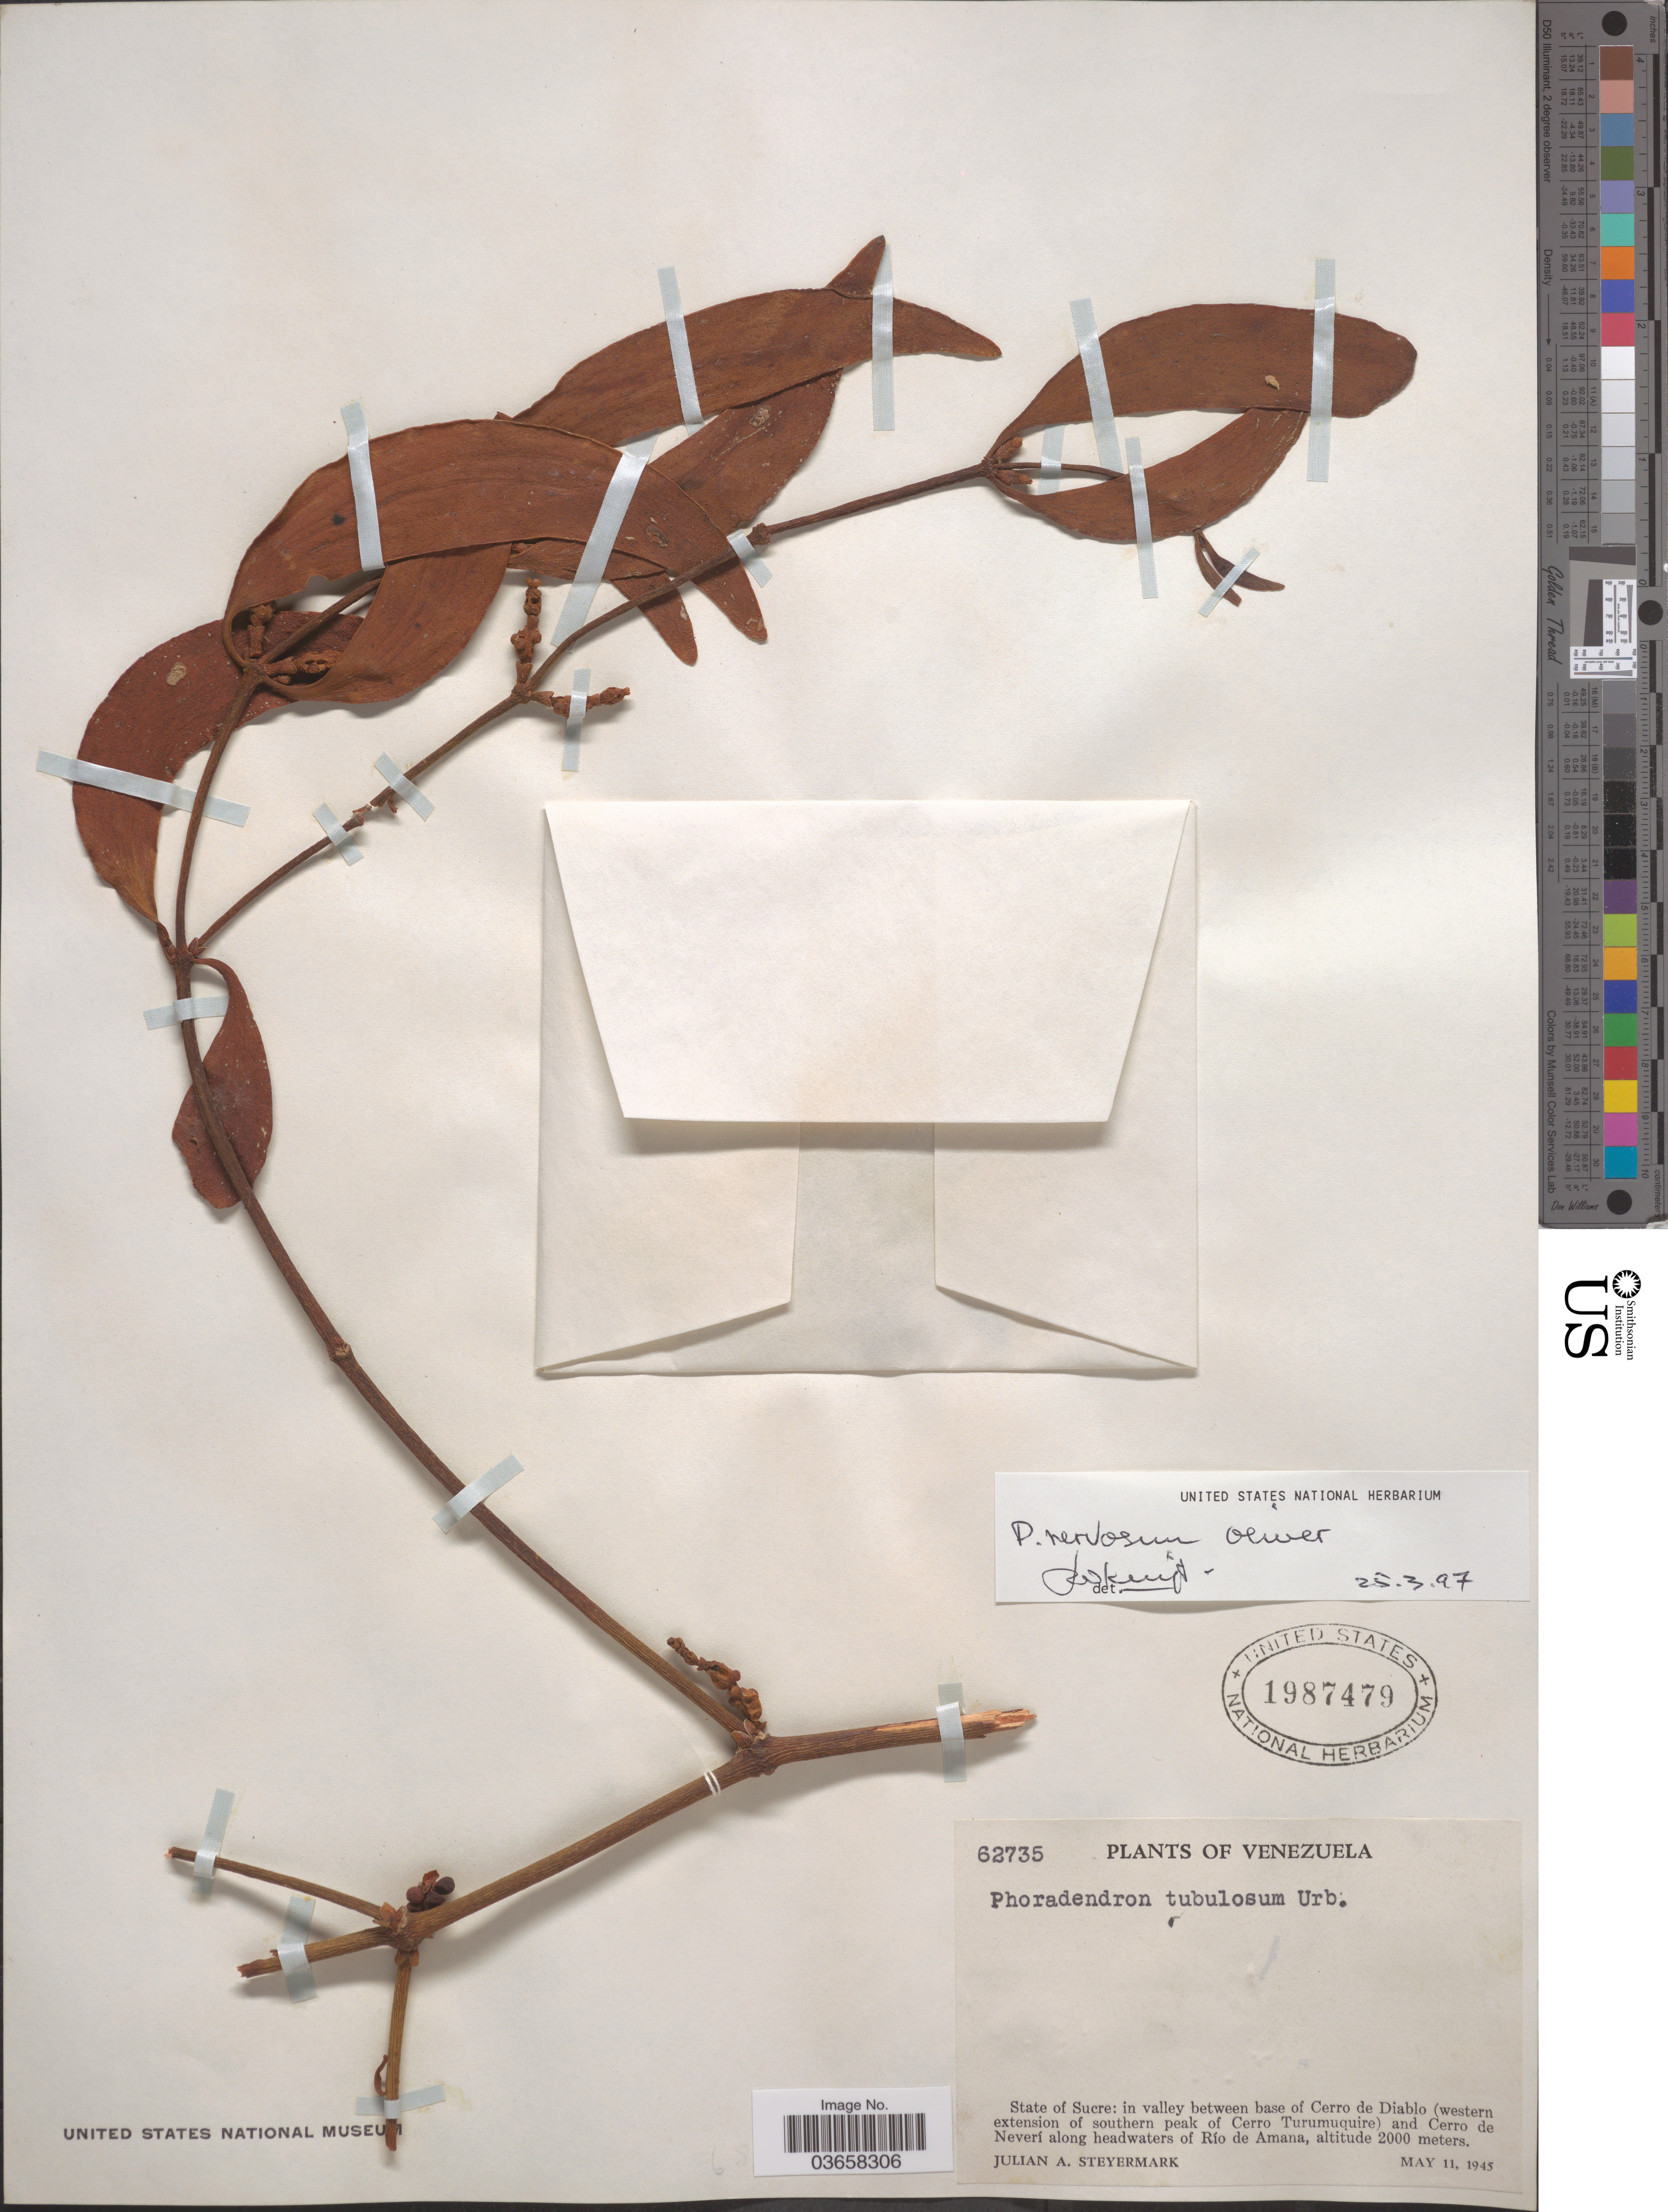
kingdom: Plantae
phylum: Tracheophyta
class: Magnoliopsida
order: Santalales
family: Viscaceae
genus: Phoradendron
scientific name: Phoradendron nervosum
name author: Oliv.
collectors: J. Steyermark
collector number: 62735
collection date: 1945-05-11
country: Venezuela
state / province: Sucre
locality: In valley between base of Cerro de Diablo (western extension of southern peak of Cerro Turumuquire) and Cerro de Neverí along headwaters of Río de Amana.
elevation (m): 2000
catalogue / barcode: US 1987479